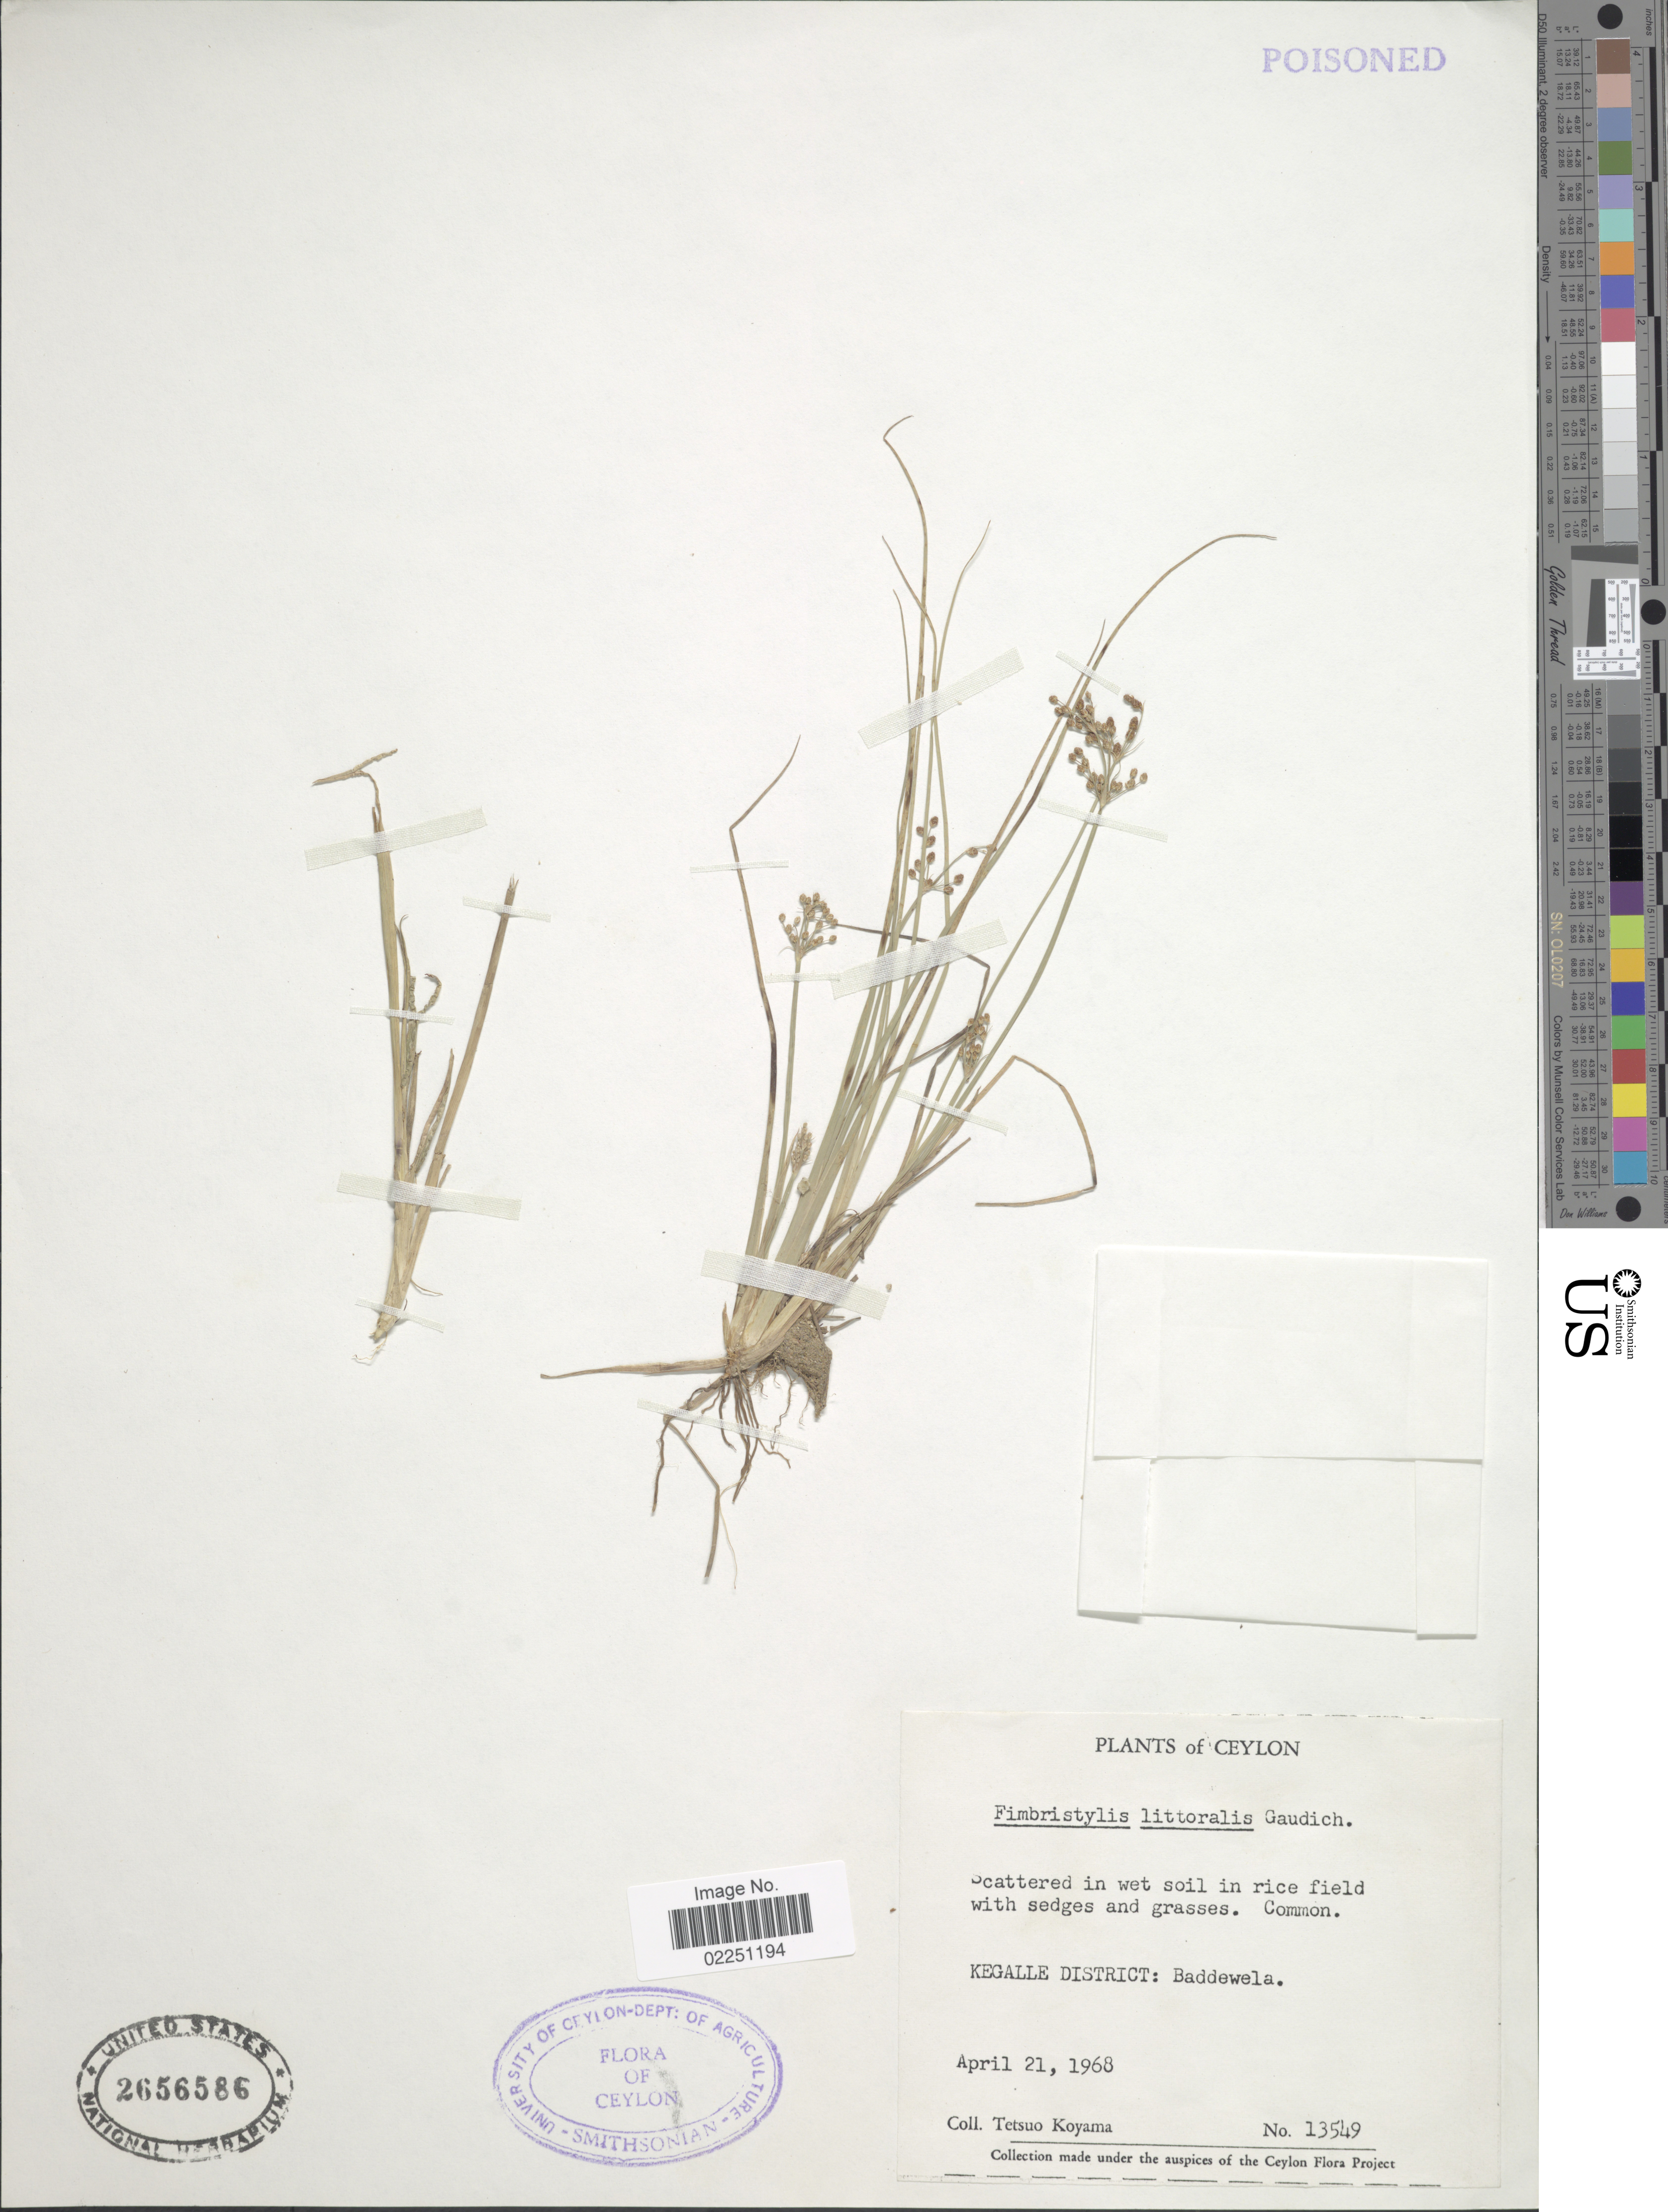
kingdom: Plantae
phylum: Tracheophyta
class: Liliopsida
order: Poales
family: Cyperaceae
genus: Fimbristylis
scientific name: Fimbristylis littoralis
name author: Gaudich.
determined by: Strong, M. T., (US), Smithsonian Institution - National Museum of Natural History (UNITED STATES)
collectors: T. Koyama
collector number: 13549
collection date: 1968-04-21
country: Sri Lanka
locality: Ceylon. Kegalle District: Baddewela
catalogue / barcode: US 2656586